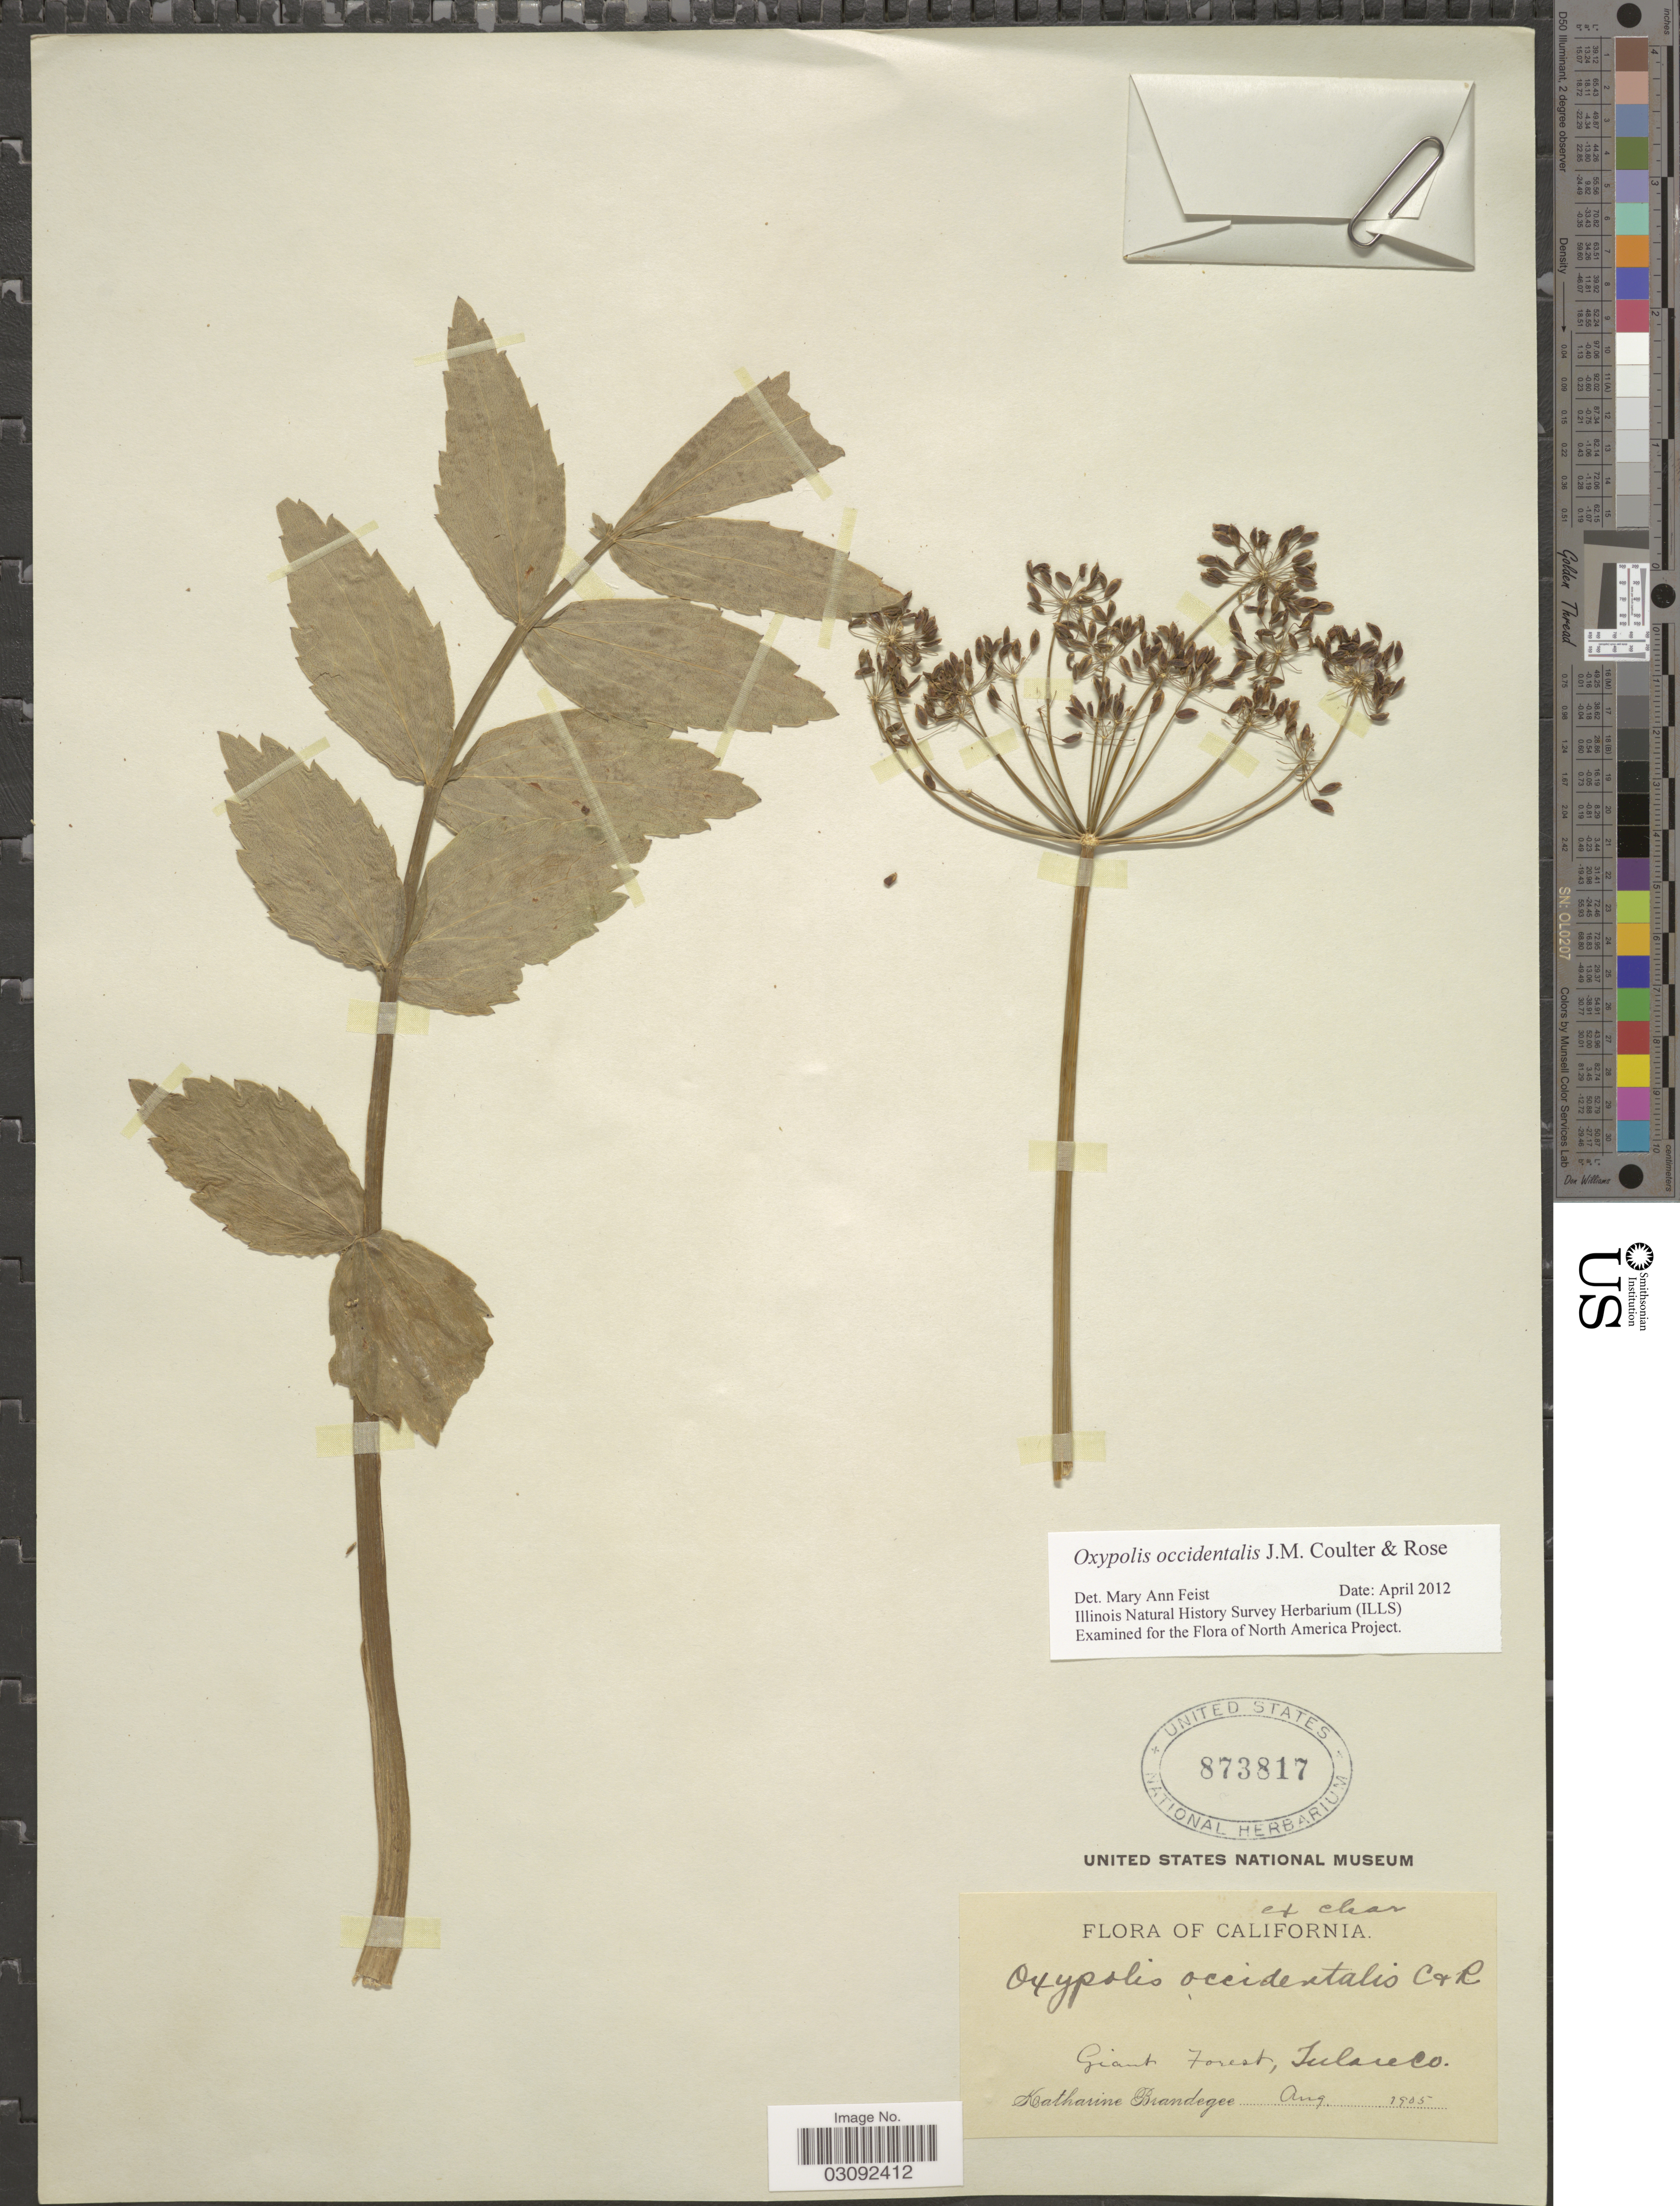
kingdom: Plantae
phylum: Tracheophyta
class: Magnoliopsida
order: Apiales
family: Apiaceae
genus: Oxypolis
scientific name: Oxypolis occidentalis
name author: J.M. Coult. & Rose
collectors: M. K. Brandegee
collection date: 1905-08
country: United States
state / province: California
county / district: Tulare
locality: Giant Forest, Tulare Co.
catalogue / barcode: US 873817